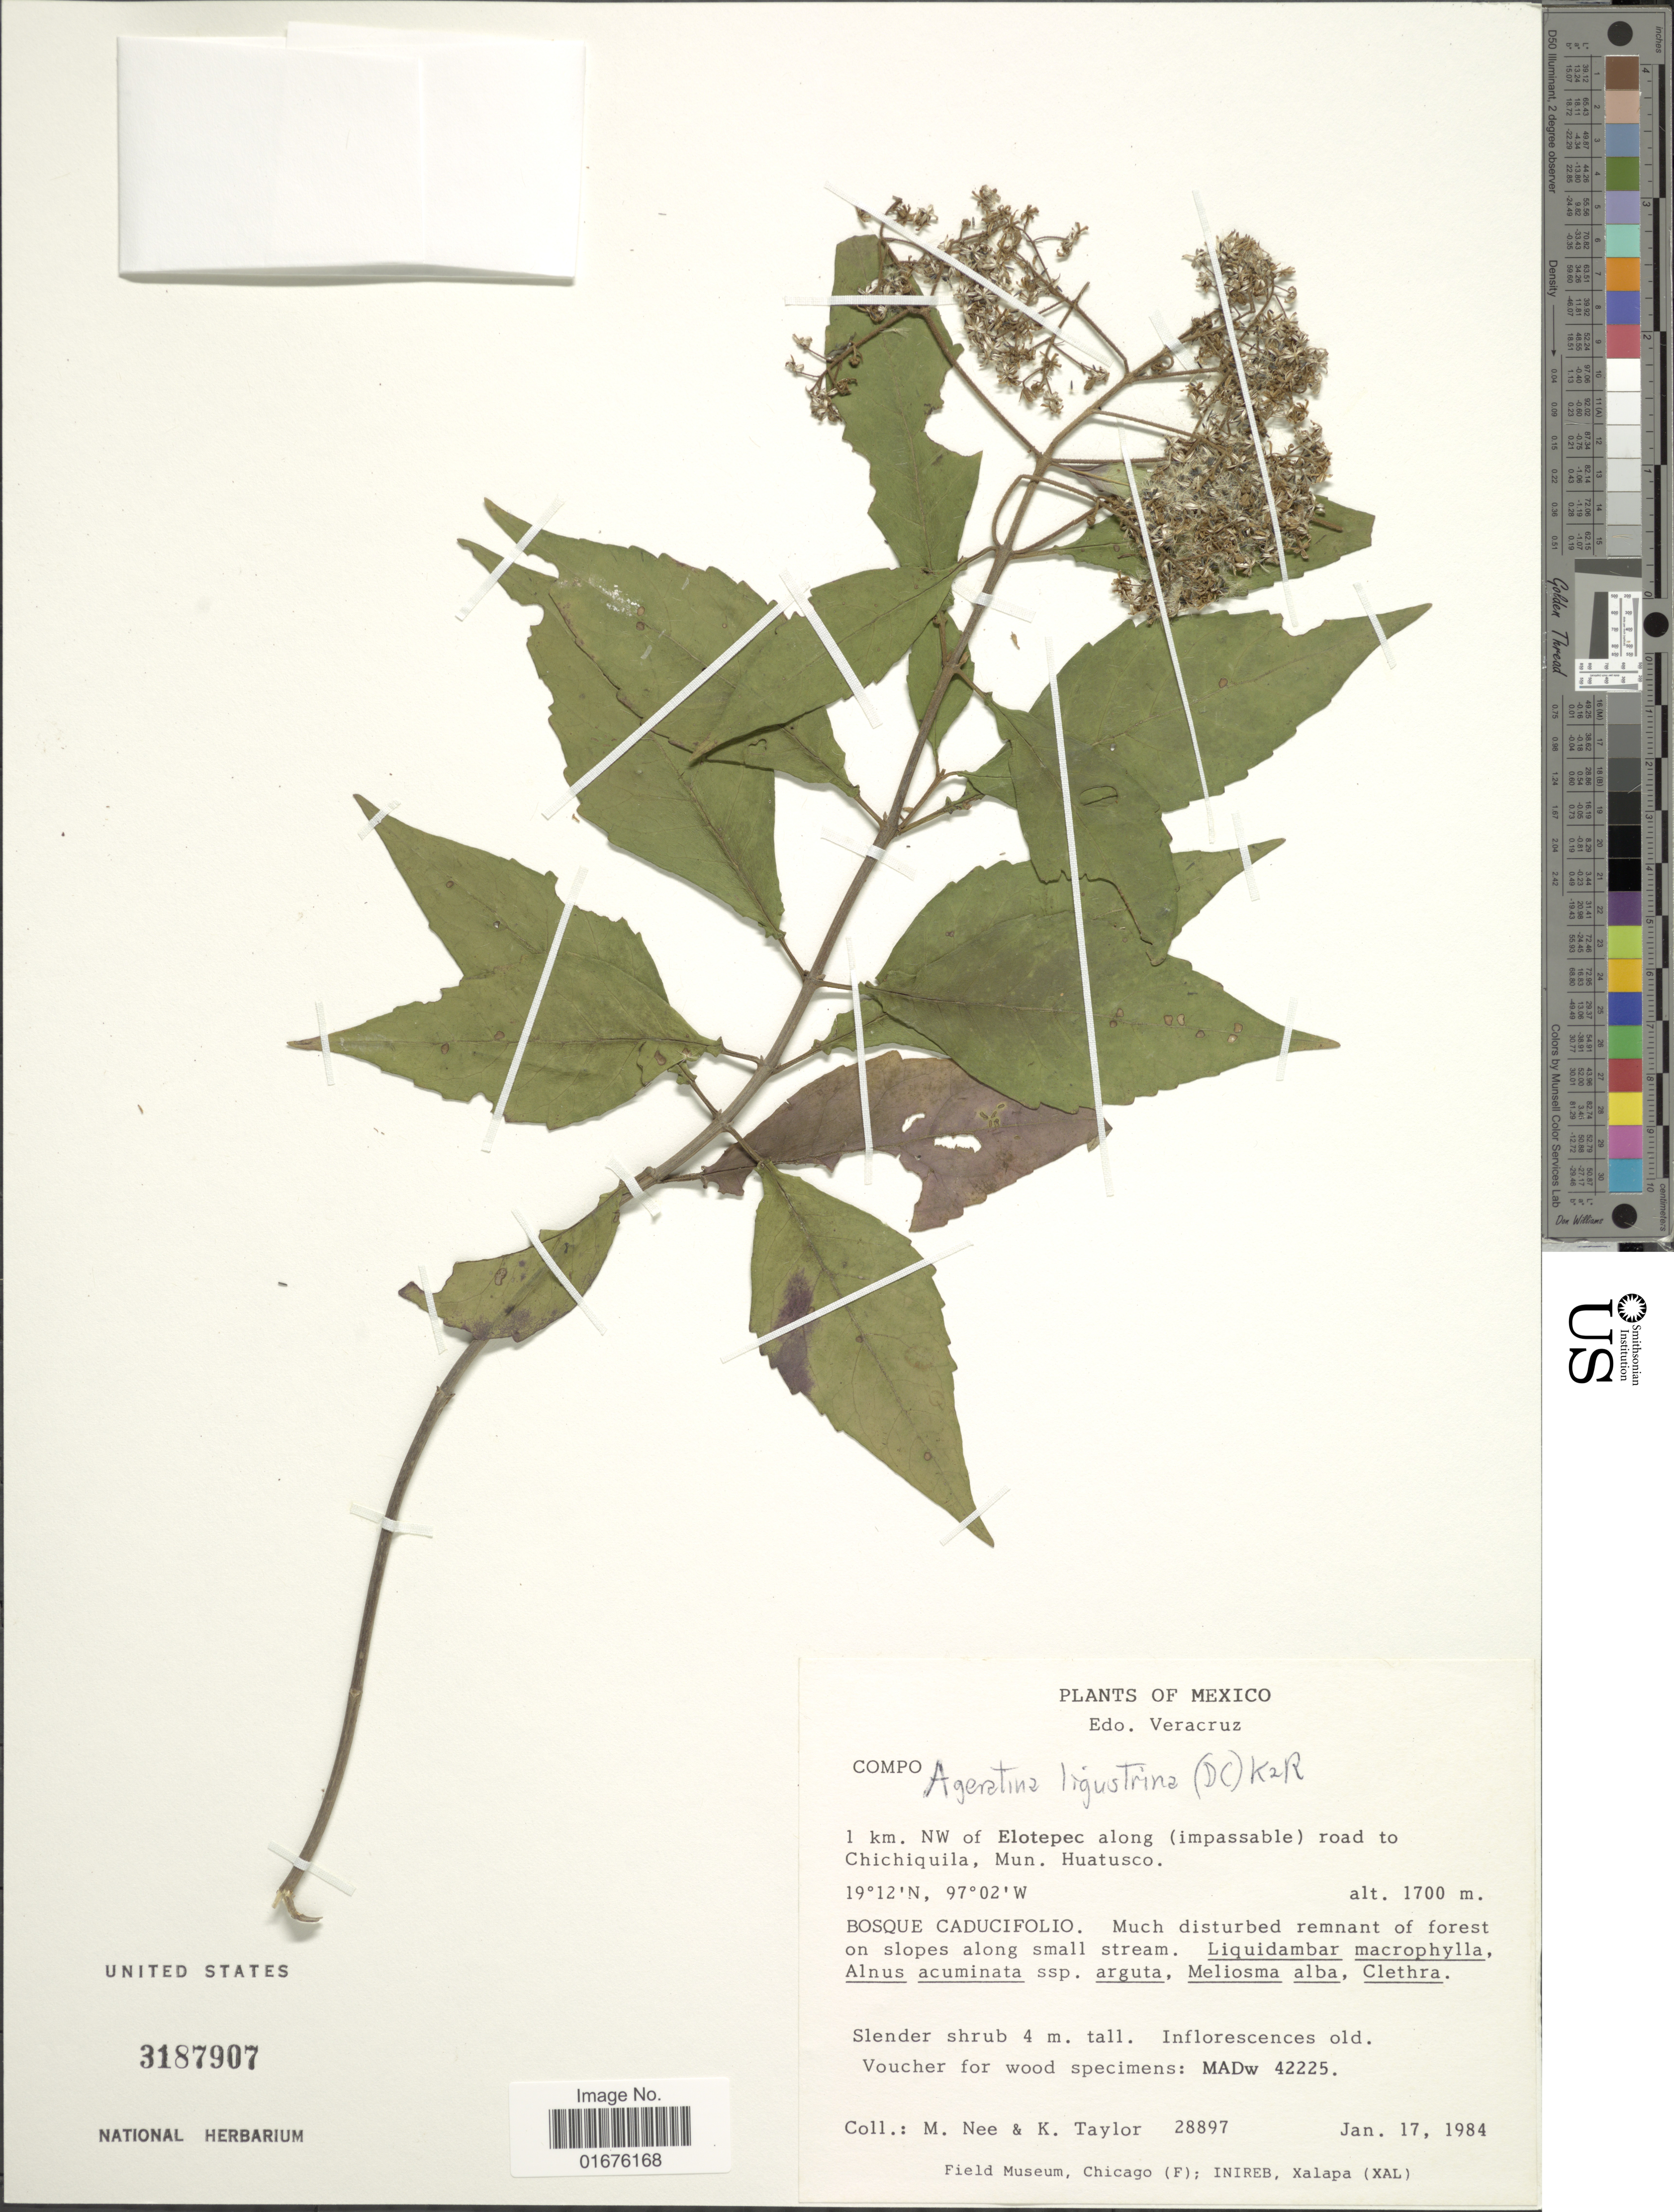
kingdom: Plantae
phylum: Tracheophyta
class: Magnoliopsida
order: Asterales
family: Asteraceae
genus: Ageratina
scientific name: Ageratina ligustrina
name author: (DC.) R.M. King & H. Rob.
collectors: M. Nee & K. Taylor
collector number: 28897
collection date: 1984-01-17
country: Mexico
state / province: Veracruz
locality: Veracruz, 1 km. NW of elotepec along (impassable) road to Chichiquila, Mun. Huatusco, Bosque Caducifolio, much disturbed remnant of forest on slopes along small stream, MADw 42225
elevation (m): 1700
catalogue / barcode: US 3187907